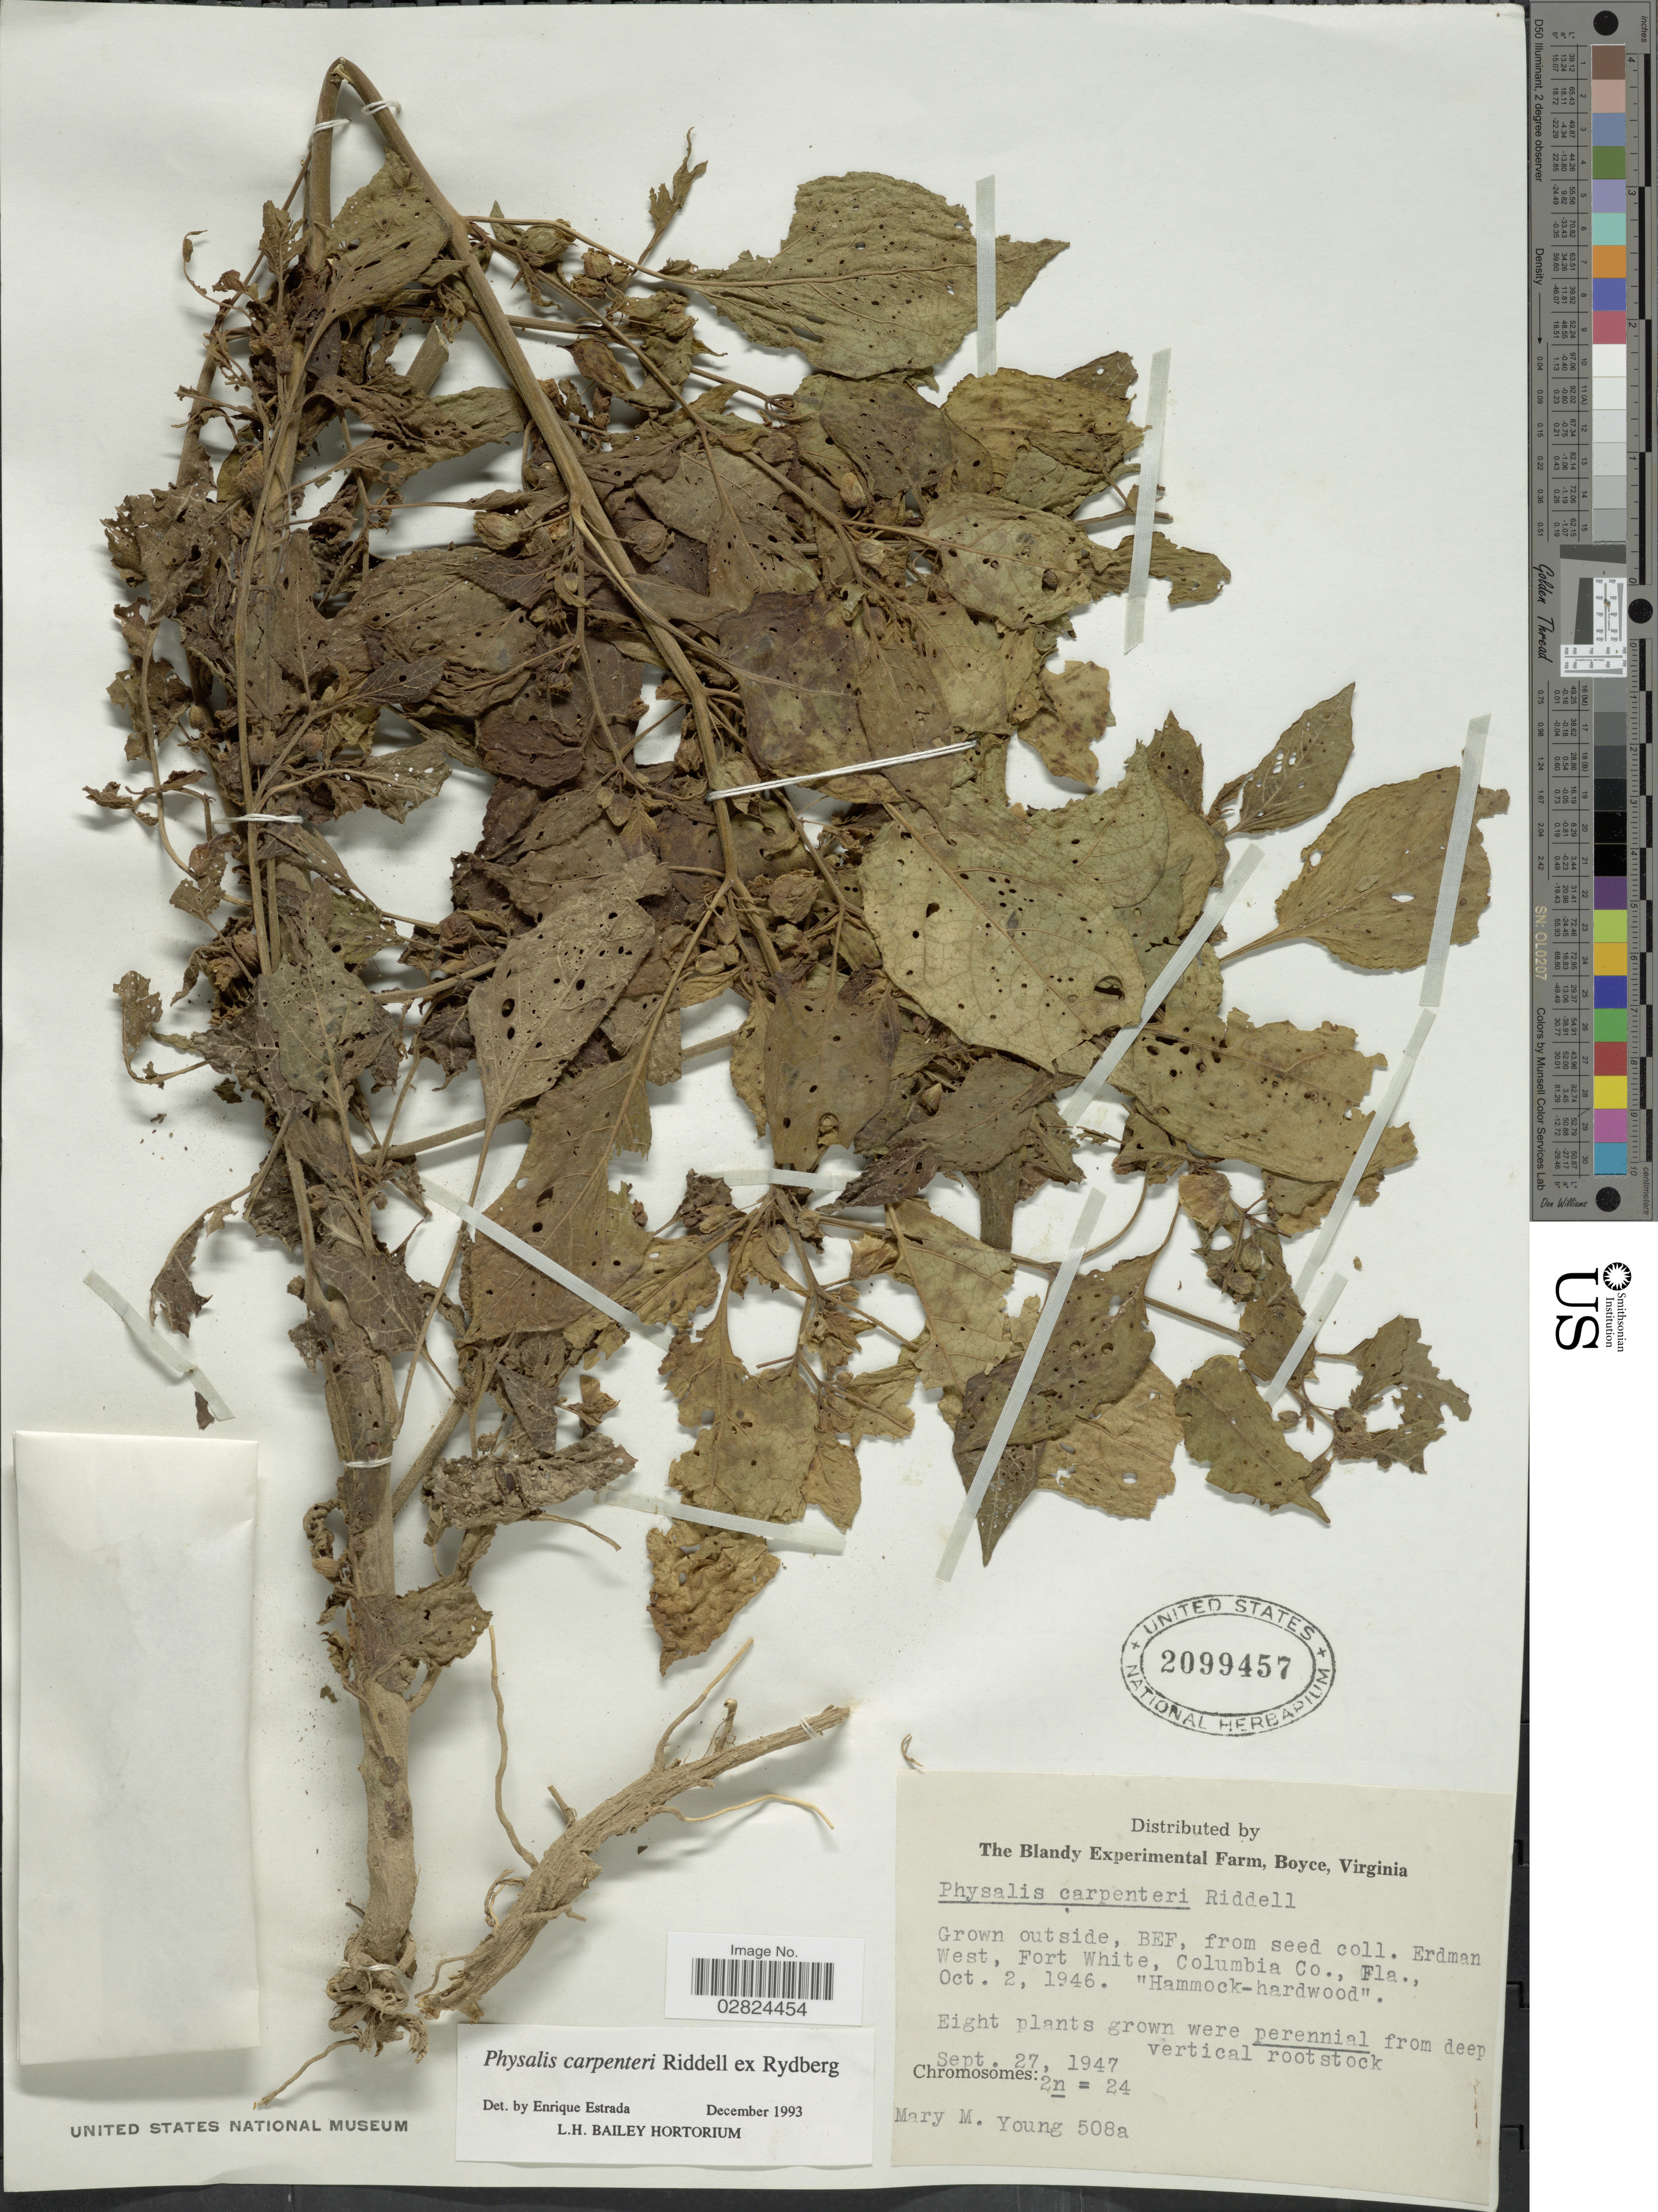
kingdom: Plantae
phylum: Tracheophyta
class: Magnoliopsida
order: Solanales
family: Solanaceae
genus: Physalis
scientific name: Physalis carpenteri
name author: Riddell ex Rydb.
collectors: M. Young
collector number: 508a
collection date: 1947-09-27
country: United States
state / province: Virginia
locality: The Blandy Experimental Farm, Boyce, outside, BEF.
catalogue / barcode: US 2099457